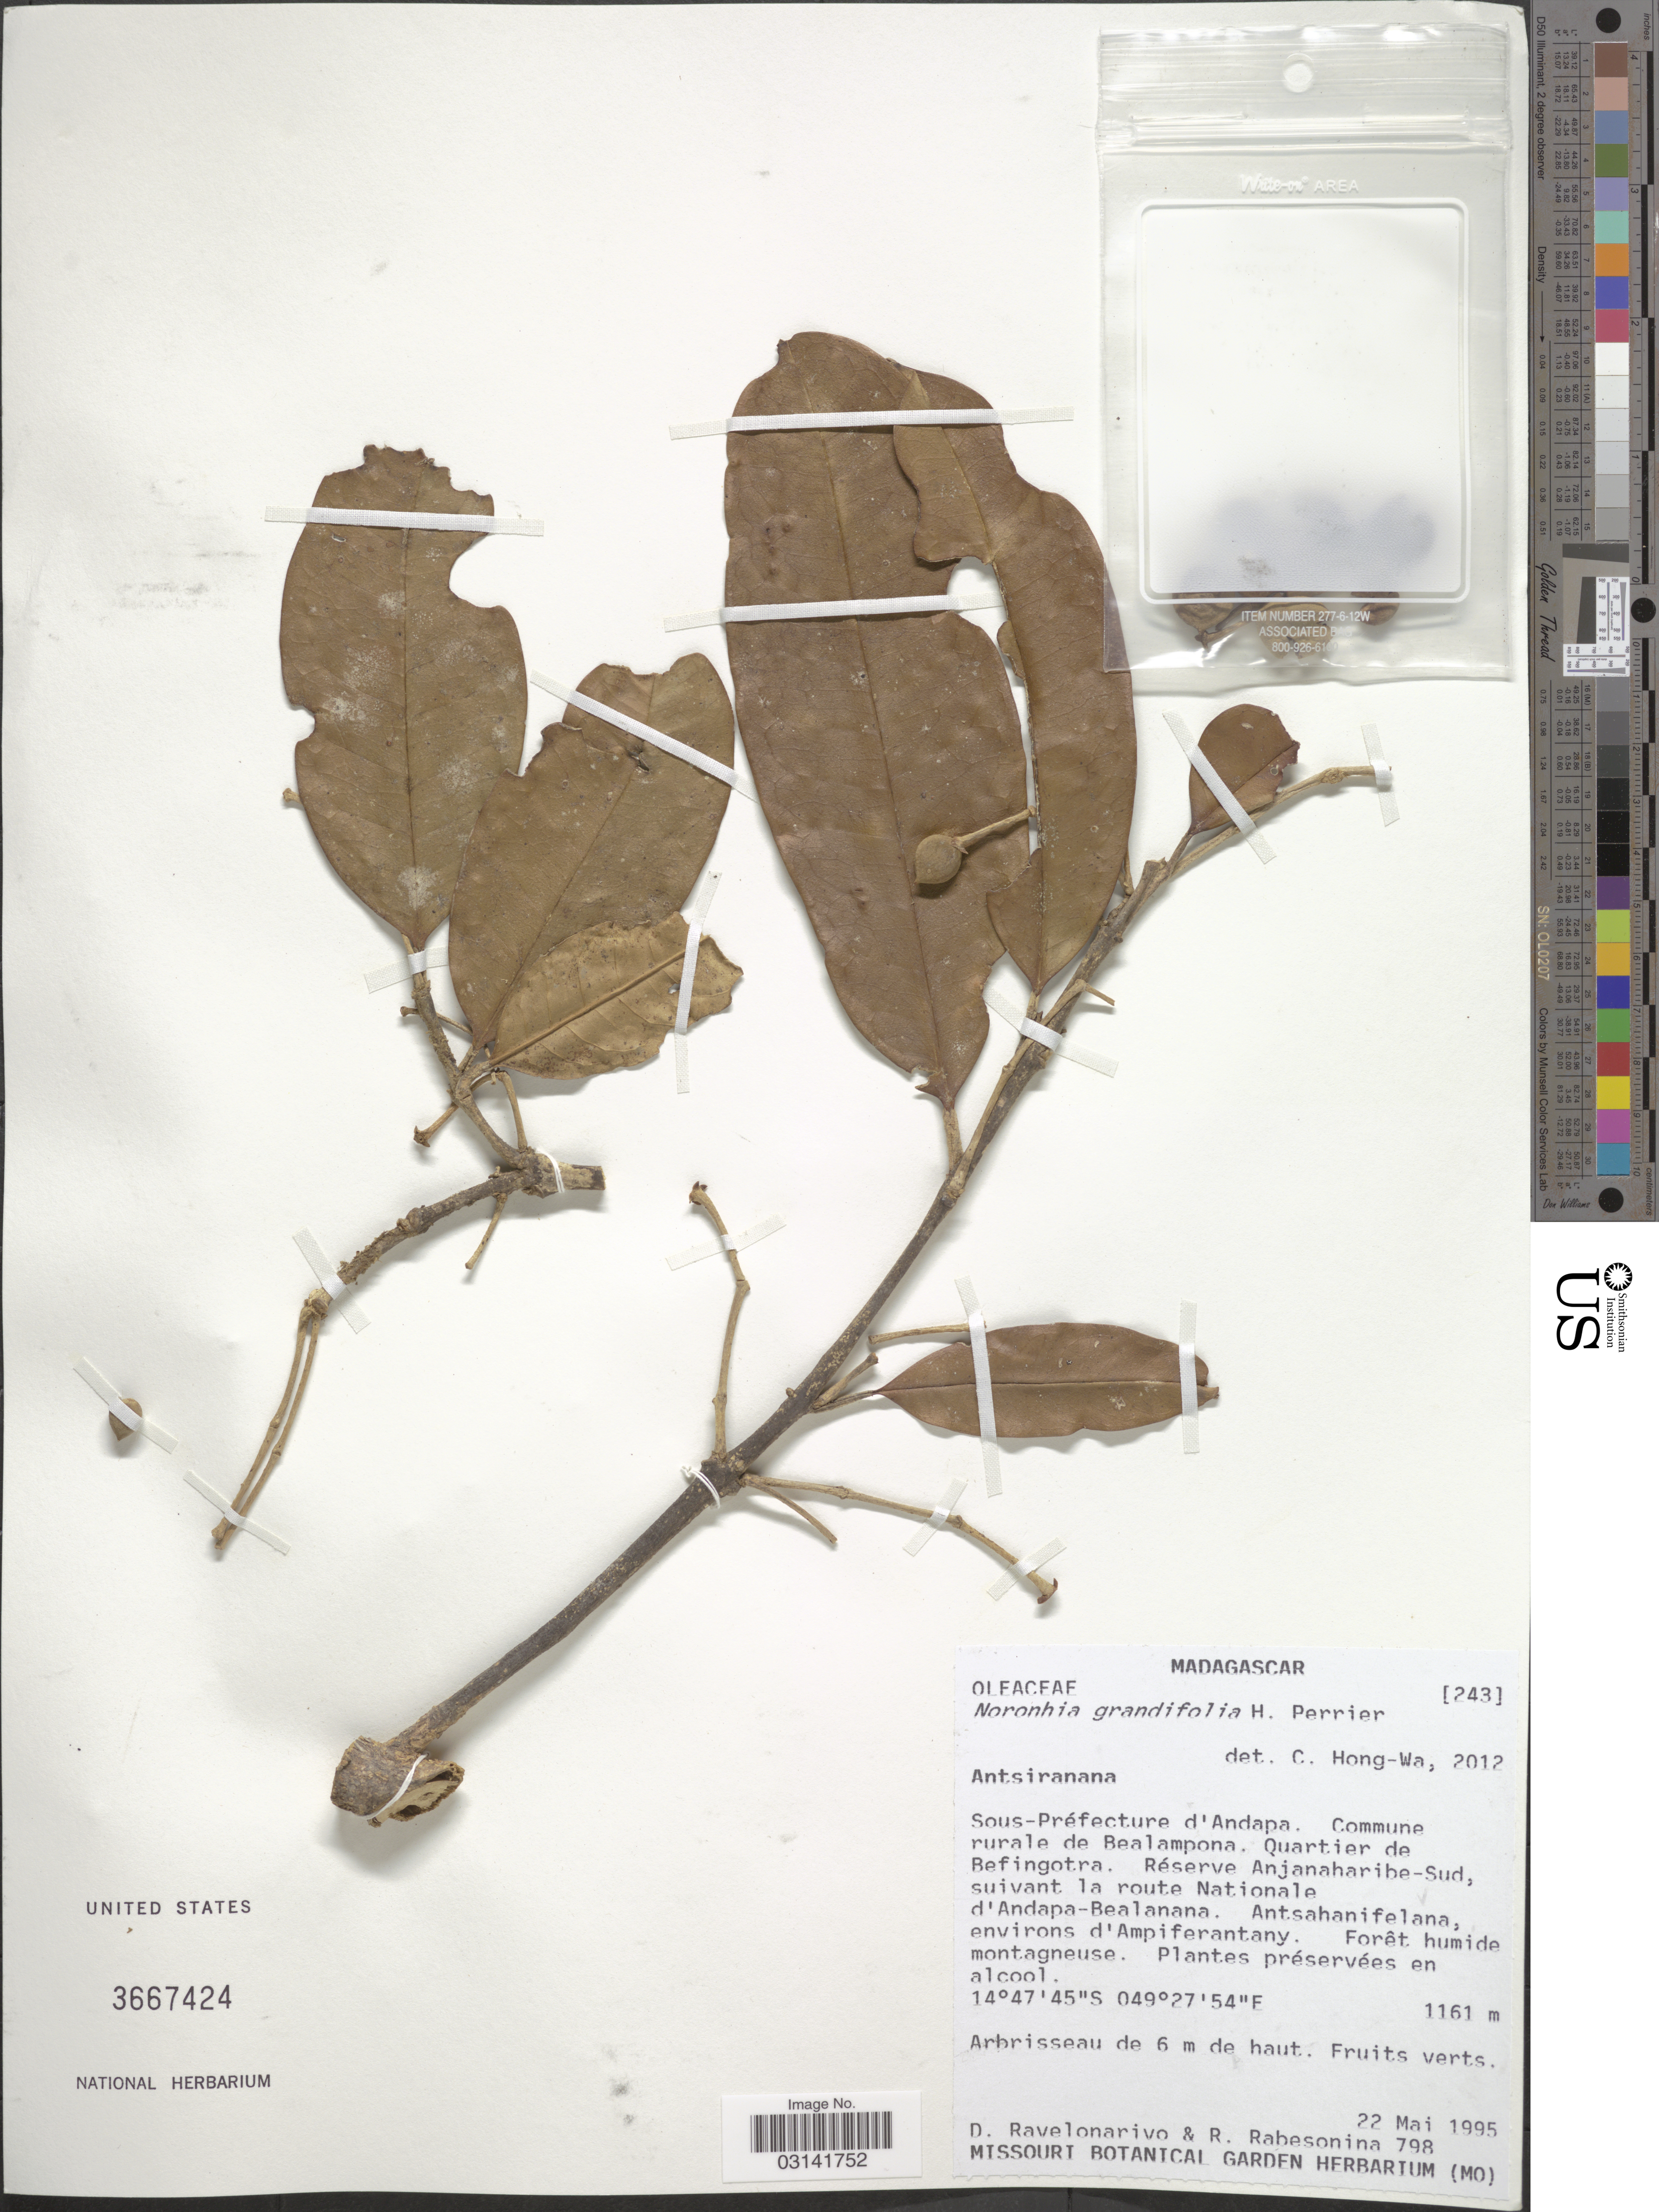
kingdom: Plantae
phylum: Tracheophyta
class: Magnoliopsida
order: Lamiales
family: Oleaceae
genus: Noronhia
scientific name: Noronhia grandifolia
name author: H. Perrier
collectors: D. Ravelonarivo & R. Rabesonina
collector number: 798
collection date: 1995-05-22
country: Madagascar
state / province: Sava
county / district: Andapa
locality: Sous-Préfecture d'Andapa. Commune rurale de Bealampona. Quartier de Befingotra. Réserve Anjanaharibe-Sud, suivant la route Nationale d'Andapa-Bealanana. Antsahanifelana, environs d'Ampiferantany.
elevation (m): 1161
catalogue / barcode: US 3667424